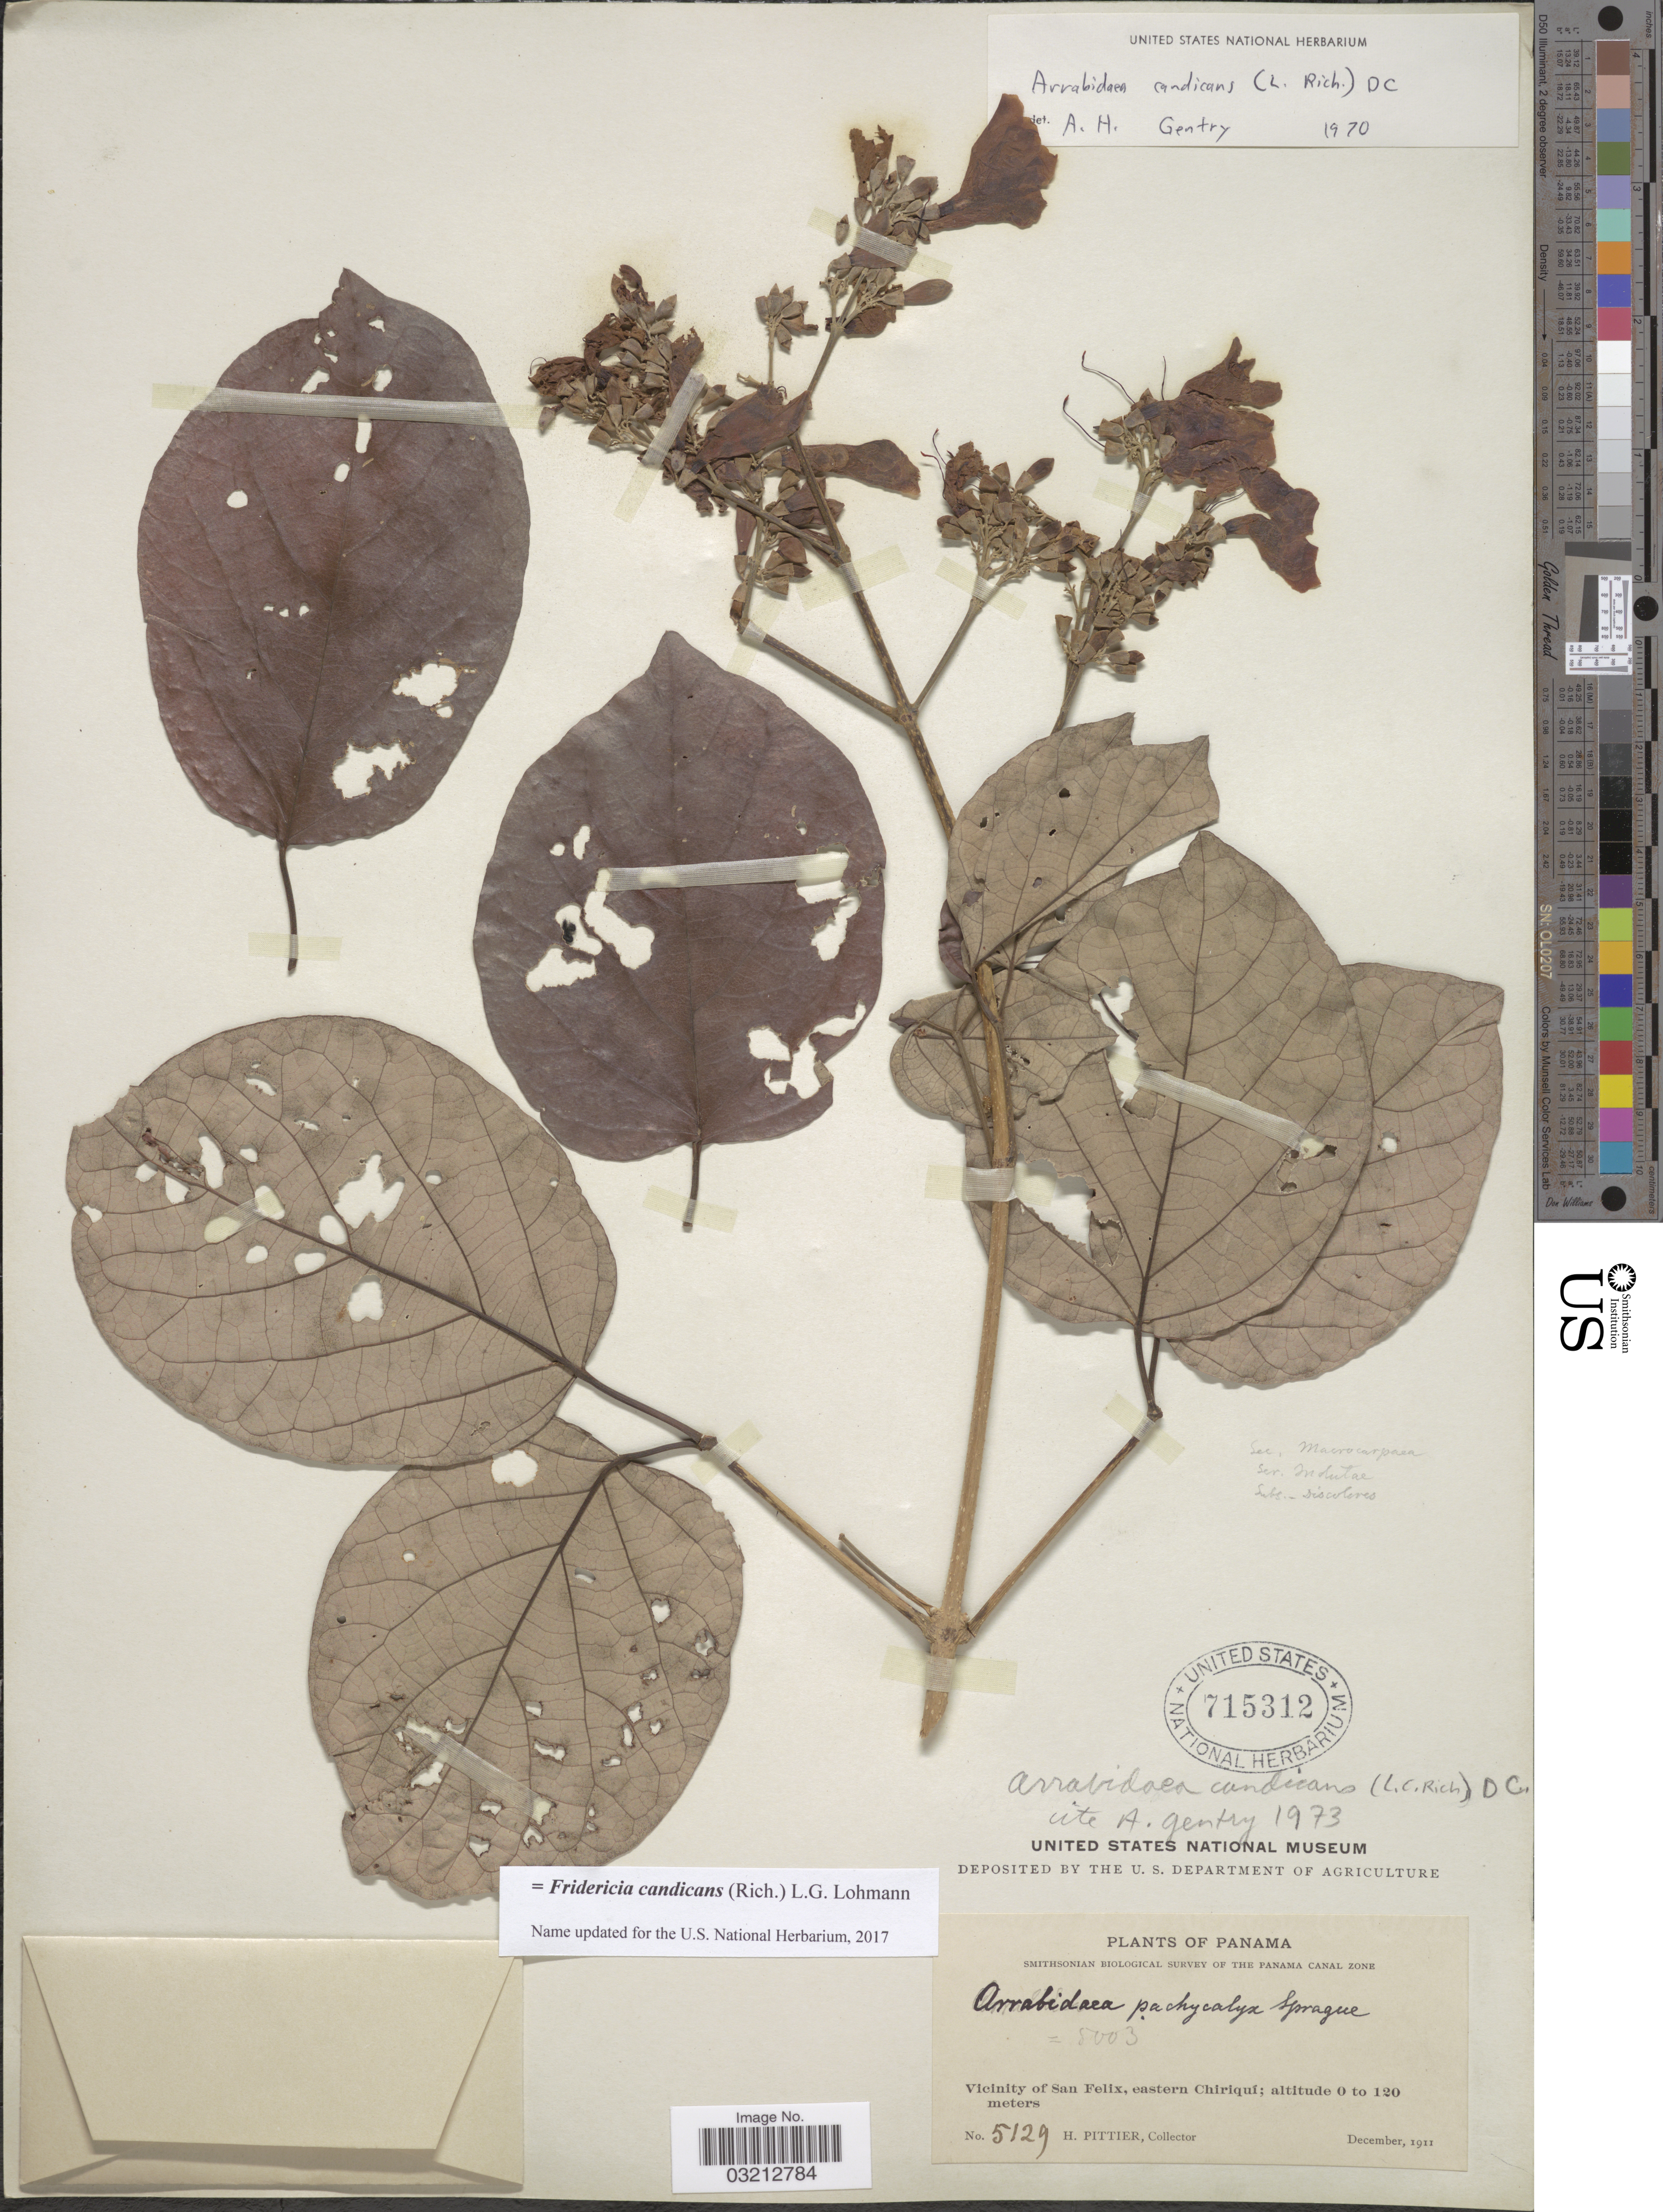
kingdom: Plantae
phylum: Tracheophyta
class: Magnoliopsida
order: Lamiales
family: Bignoniaceae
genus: Fridericia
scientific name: Fridericia candicans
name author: (Rich.) L.G. Lohmann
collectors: H. F. Pittier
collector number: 5129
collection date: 1911-12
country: Panama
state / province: Chiriqui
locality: Vicinity of San Felix, eastern Chiriquí.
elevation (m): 0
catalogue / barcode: US 715312